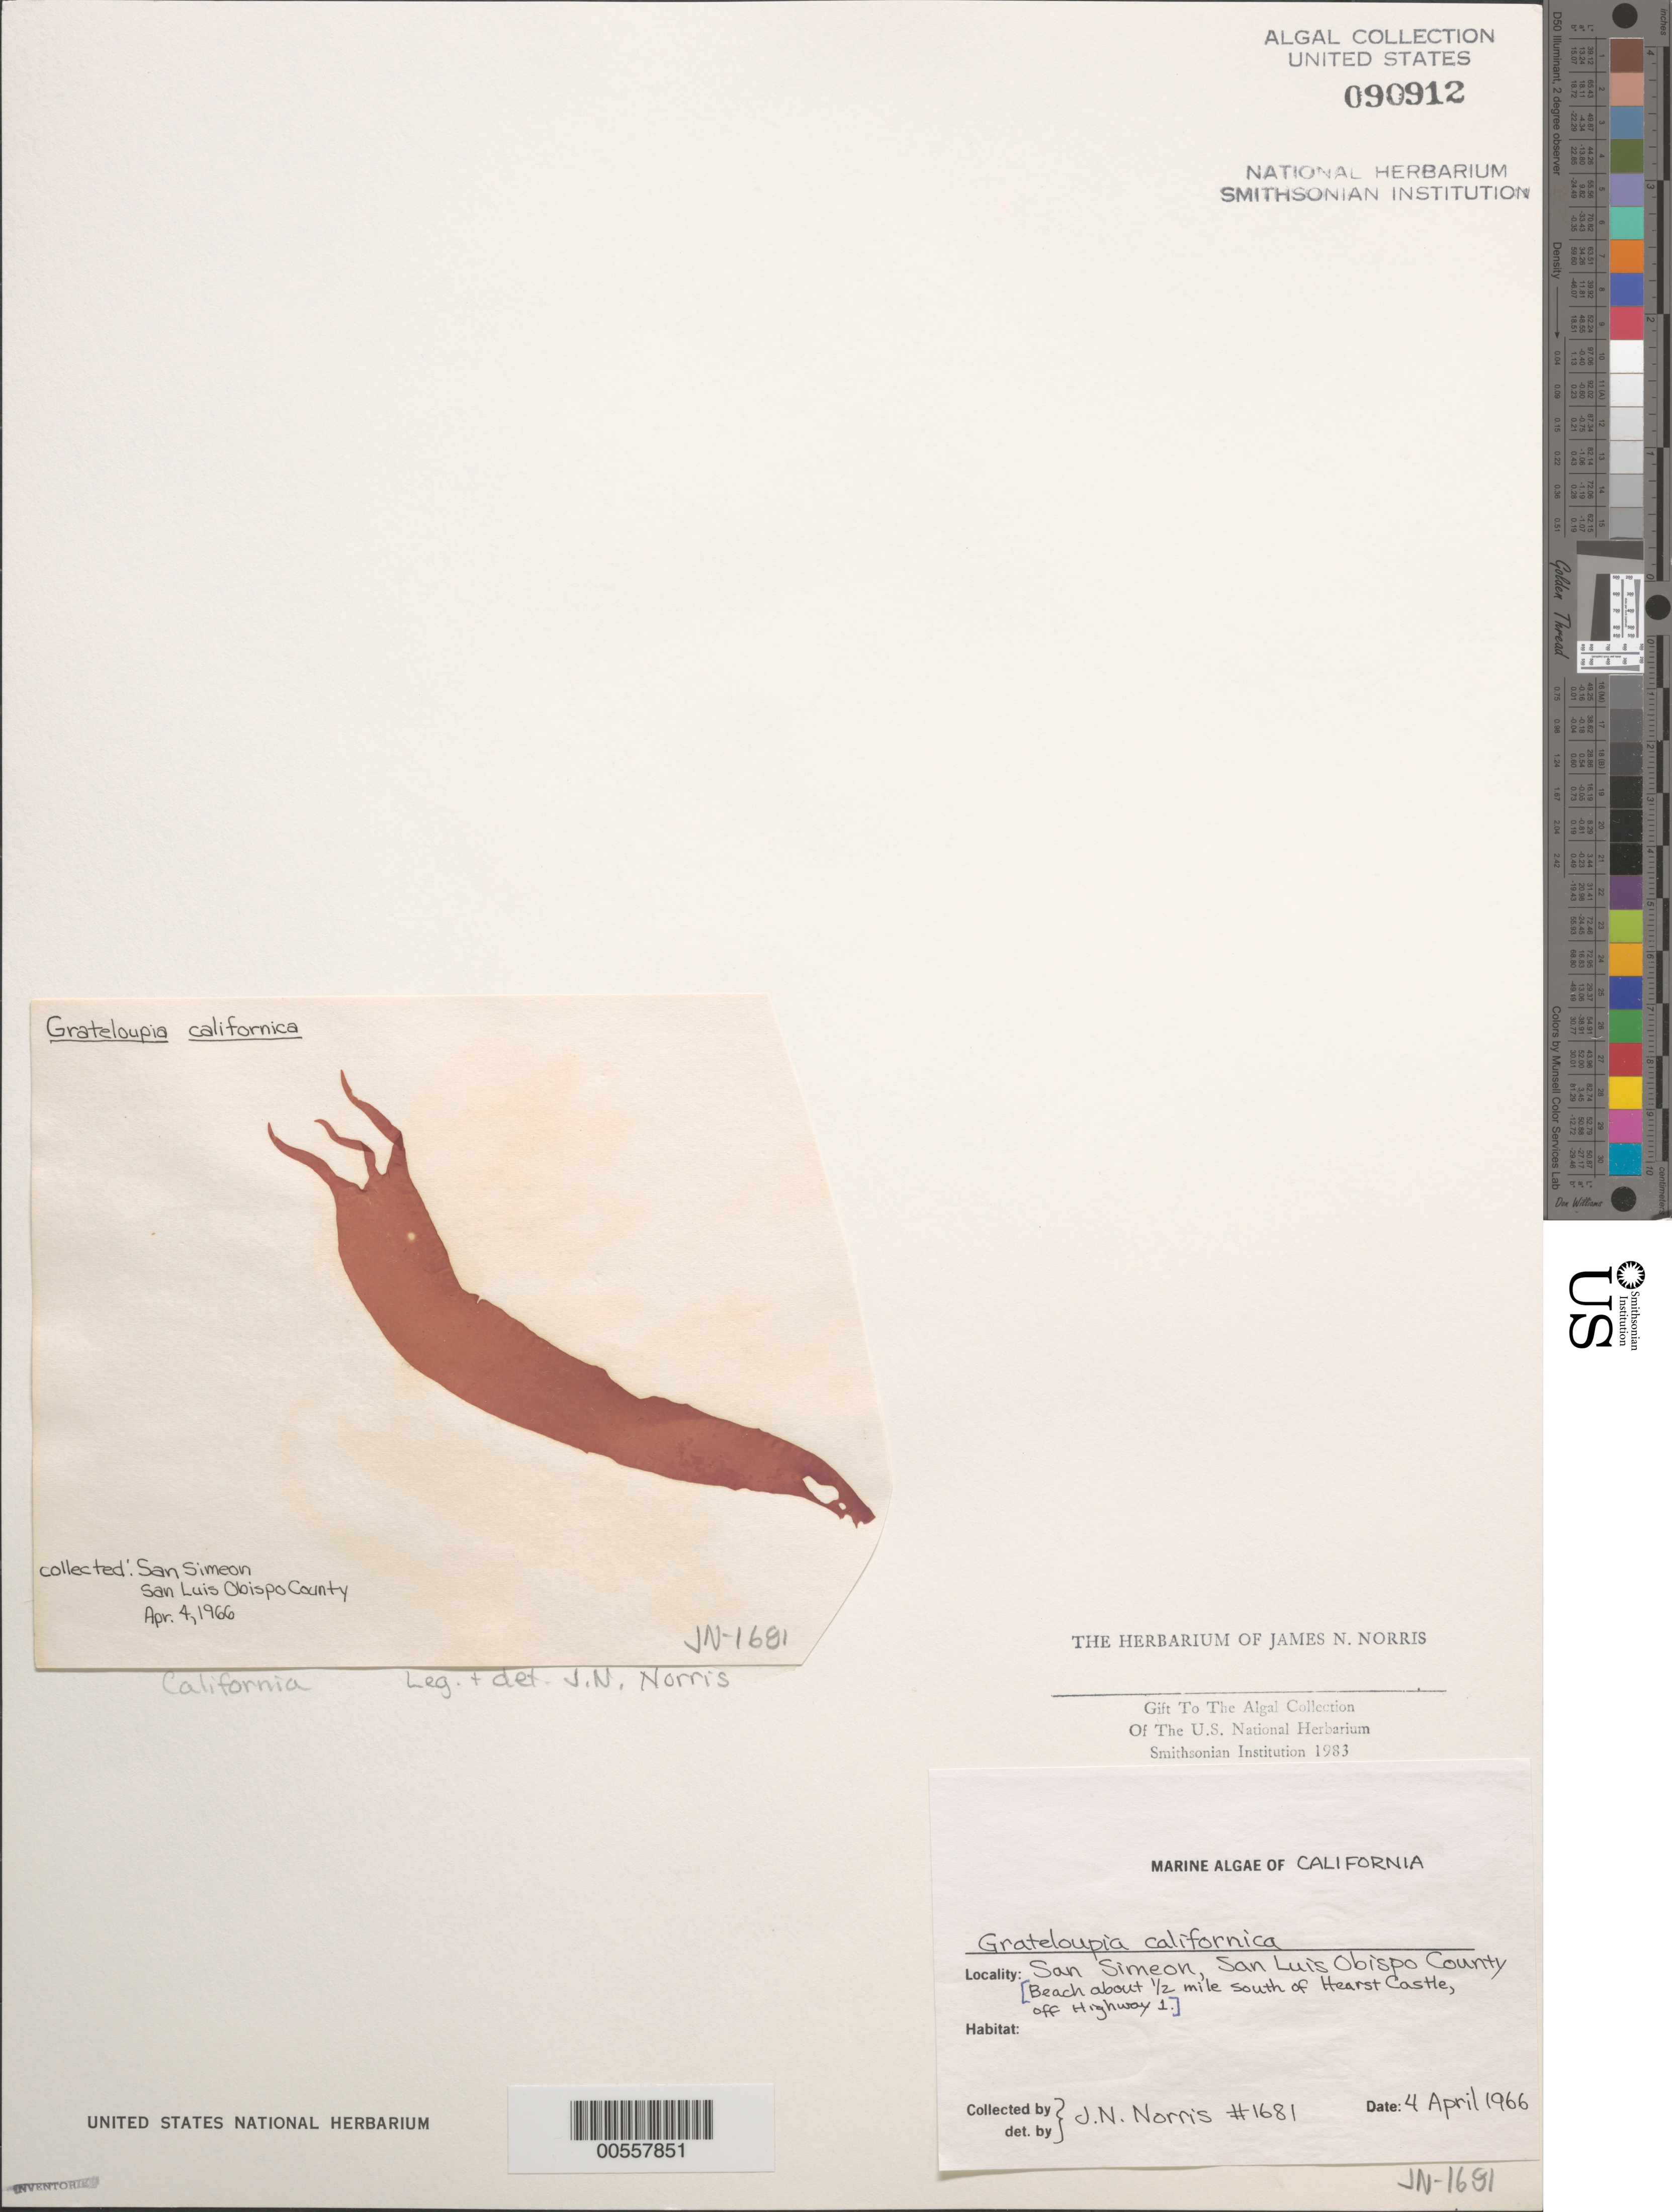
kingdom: Plantae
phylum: Rhodophyta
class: Florideophyceae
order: Halymeniales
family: Halymeniaceae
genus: Grateloupia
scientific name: Grateloupia californica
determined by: Norris, James N.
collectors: J. N. Norris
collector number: JN-1681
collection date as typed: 04 Apr 1966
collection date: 1966-04-04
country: United States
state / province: California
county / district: San Luis Obispo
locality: San Simeon, beach ca. 1/2 mile south of Hearst Castle, off Highway 1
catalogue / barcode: US 90912